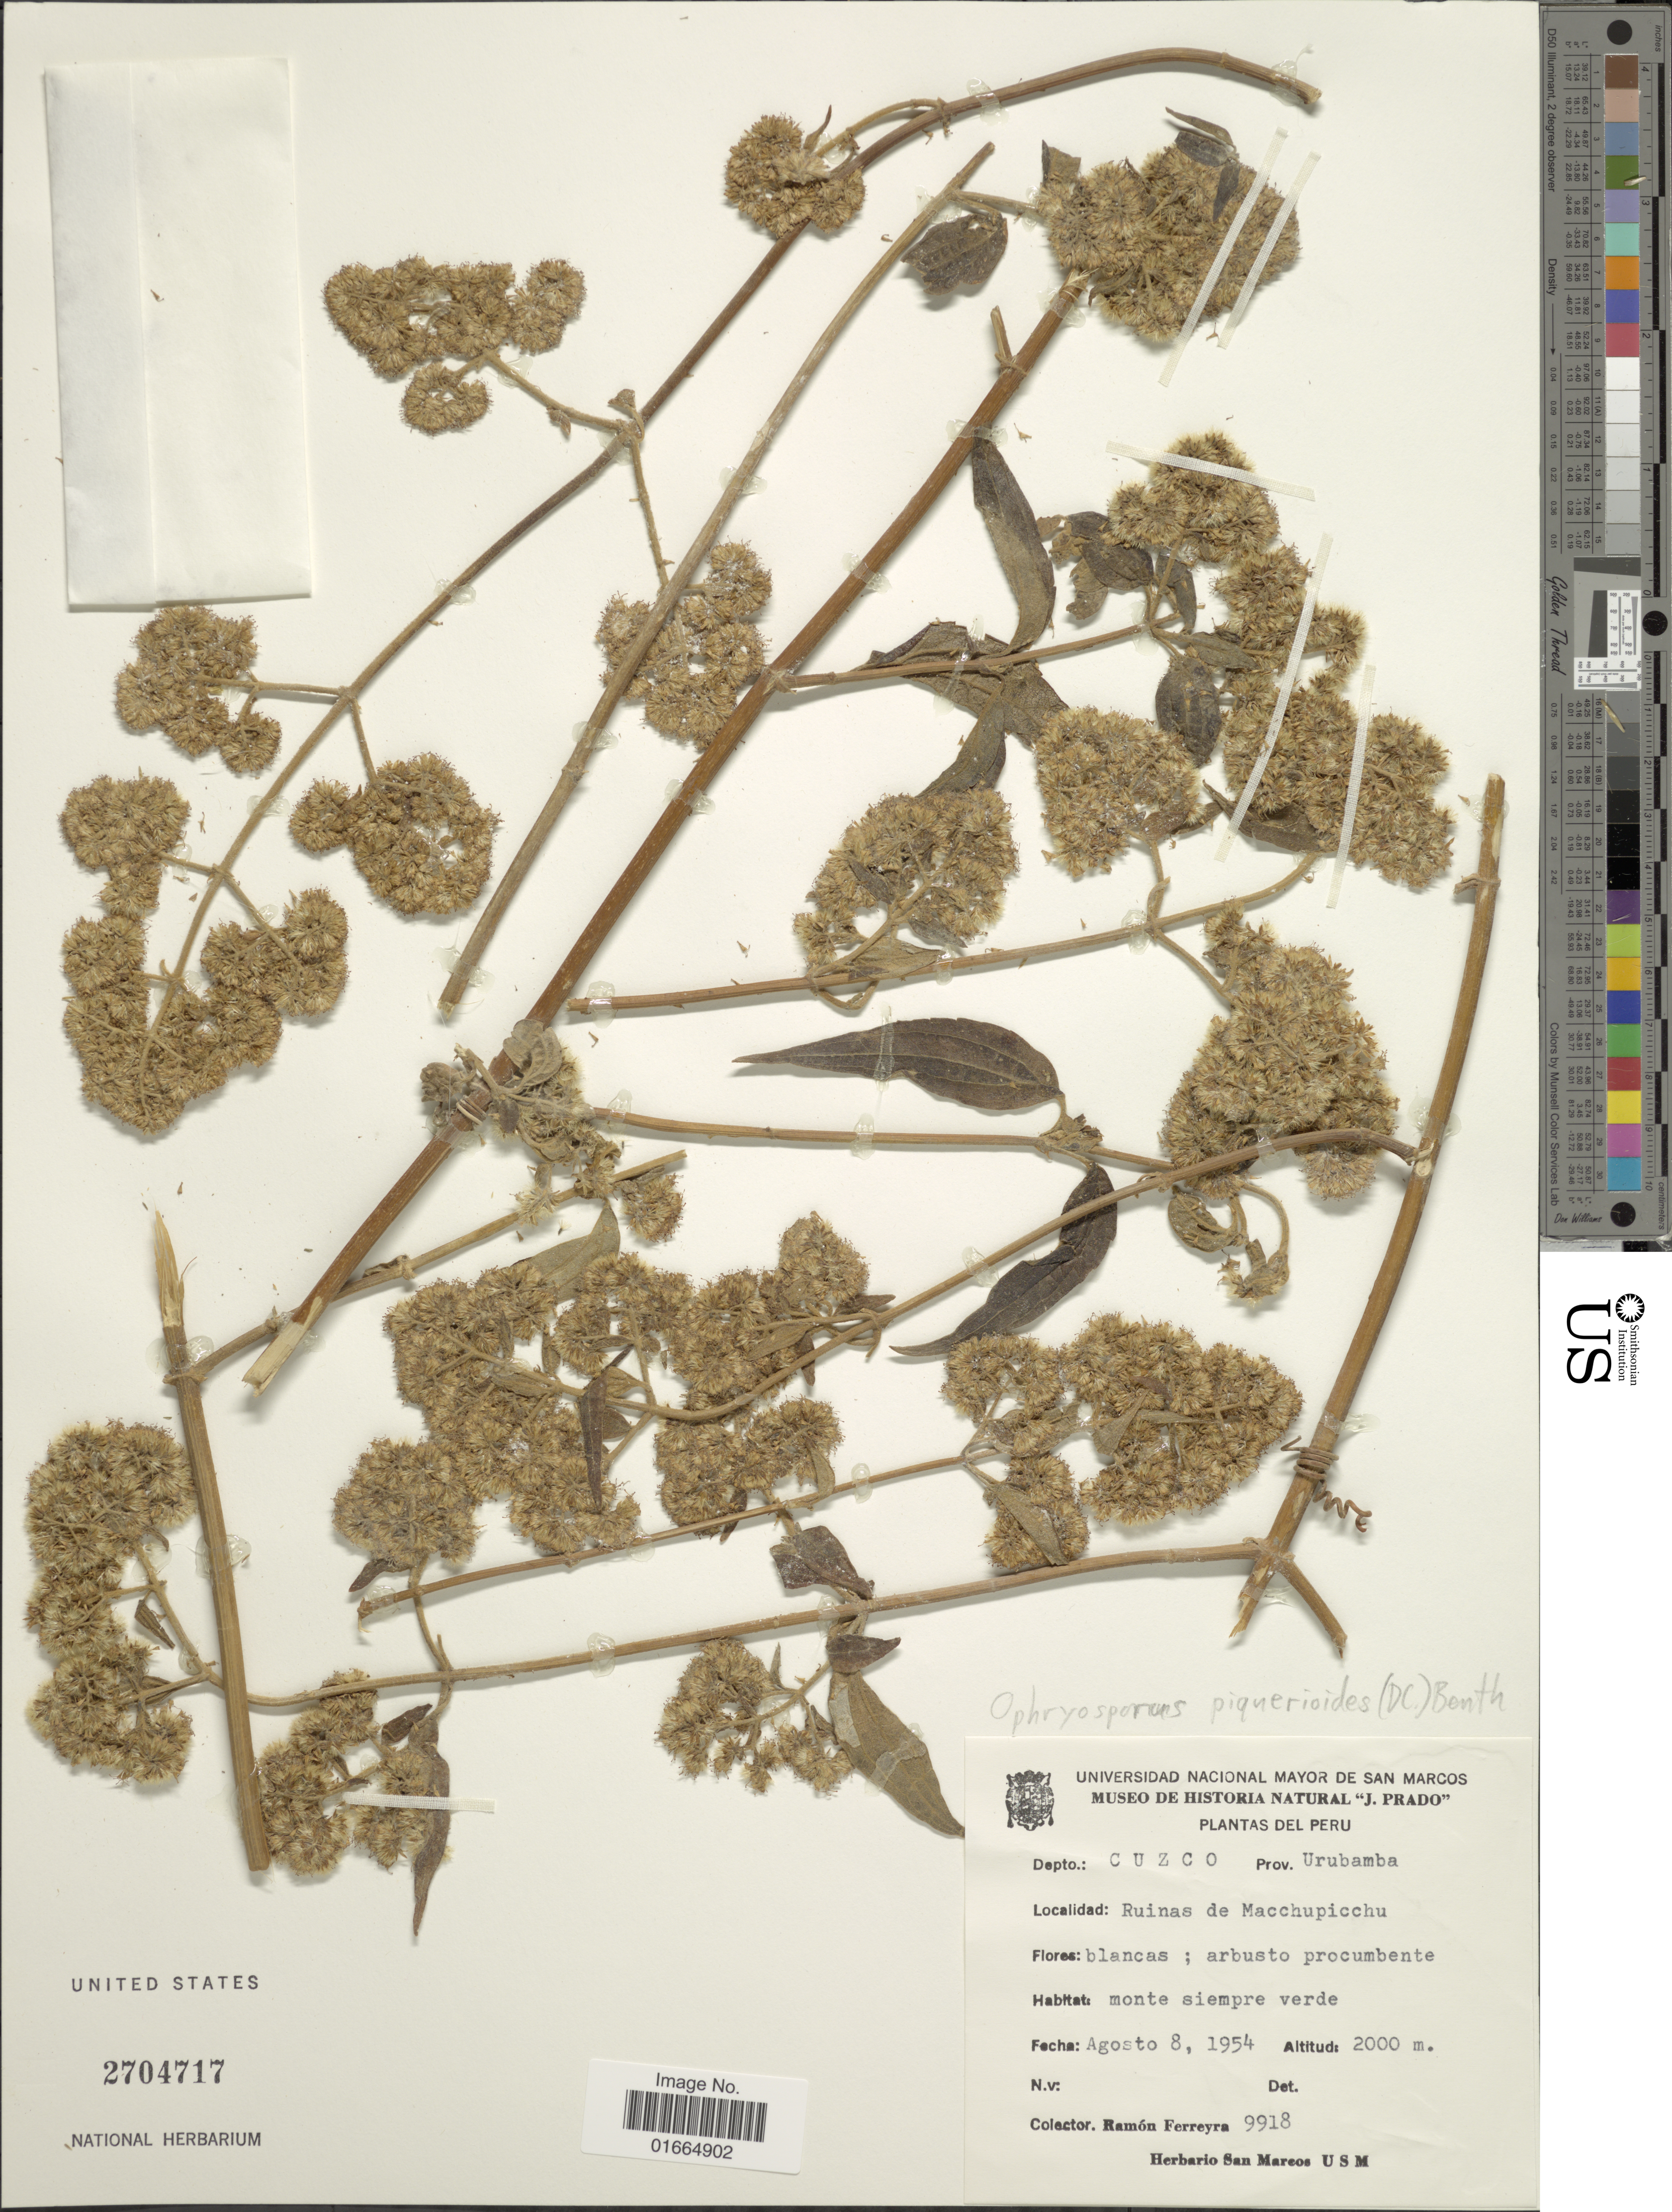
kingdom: Plantae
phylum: Tracheophyta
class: Magnoliopsida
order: Asterales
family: Asteraceae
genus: Ophryosporus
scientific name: Ophryosporus piquerioides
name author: (DC.) Benth. ex Baker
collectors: R. A. Ferreyra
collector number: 9918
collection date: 1954-08-08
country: Peru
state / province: Cusco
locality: Depto.: Cuzco. Prov. Urubamba. Ruinas de Macchupicchu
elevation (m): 2000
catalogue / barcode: US 2704717